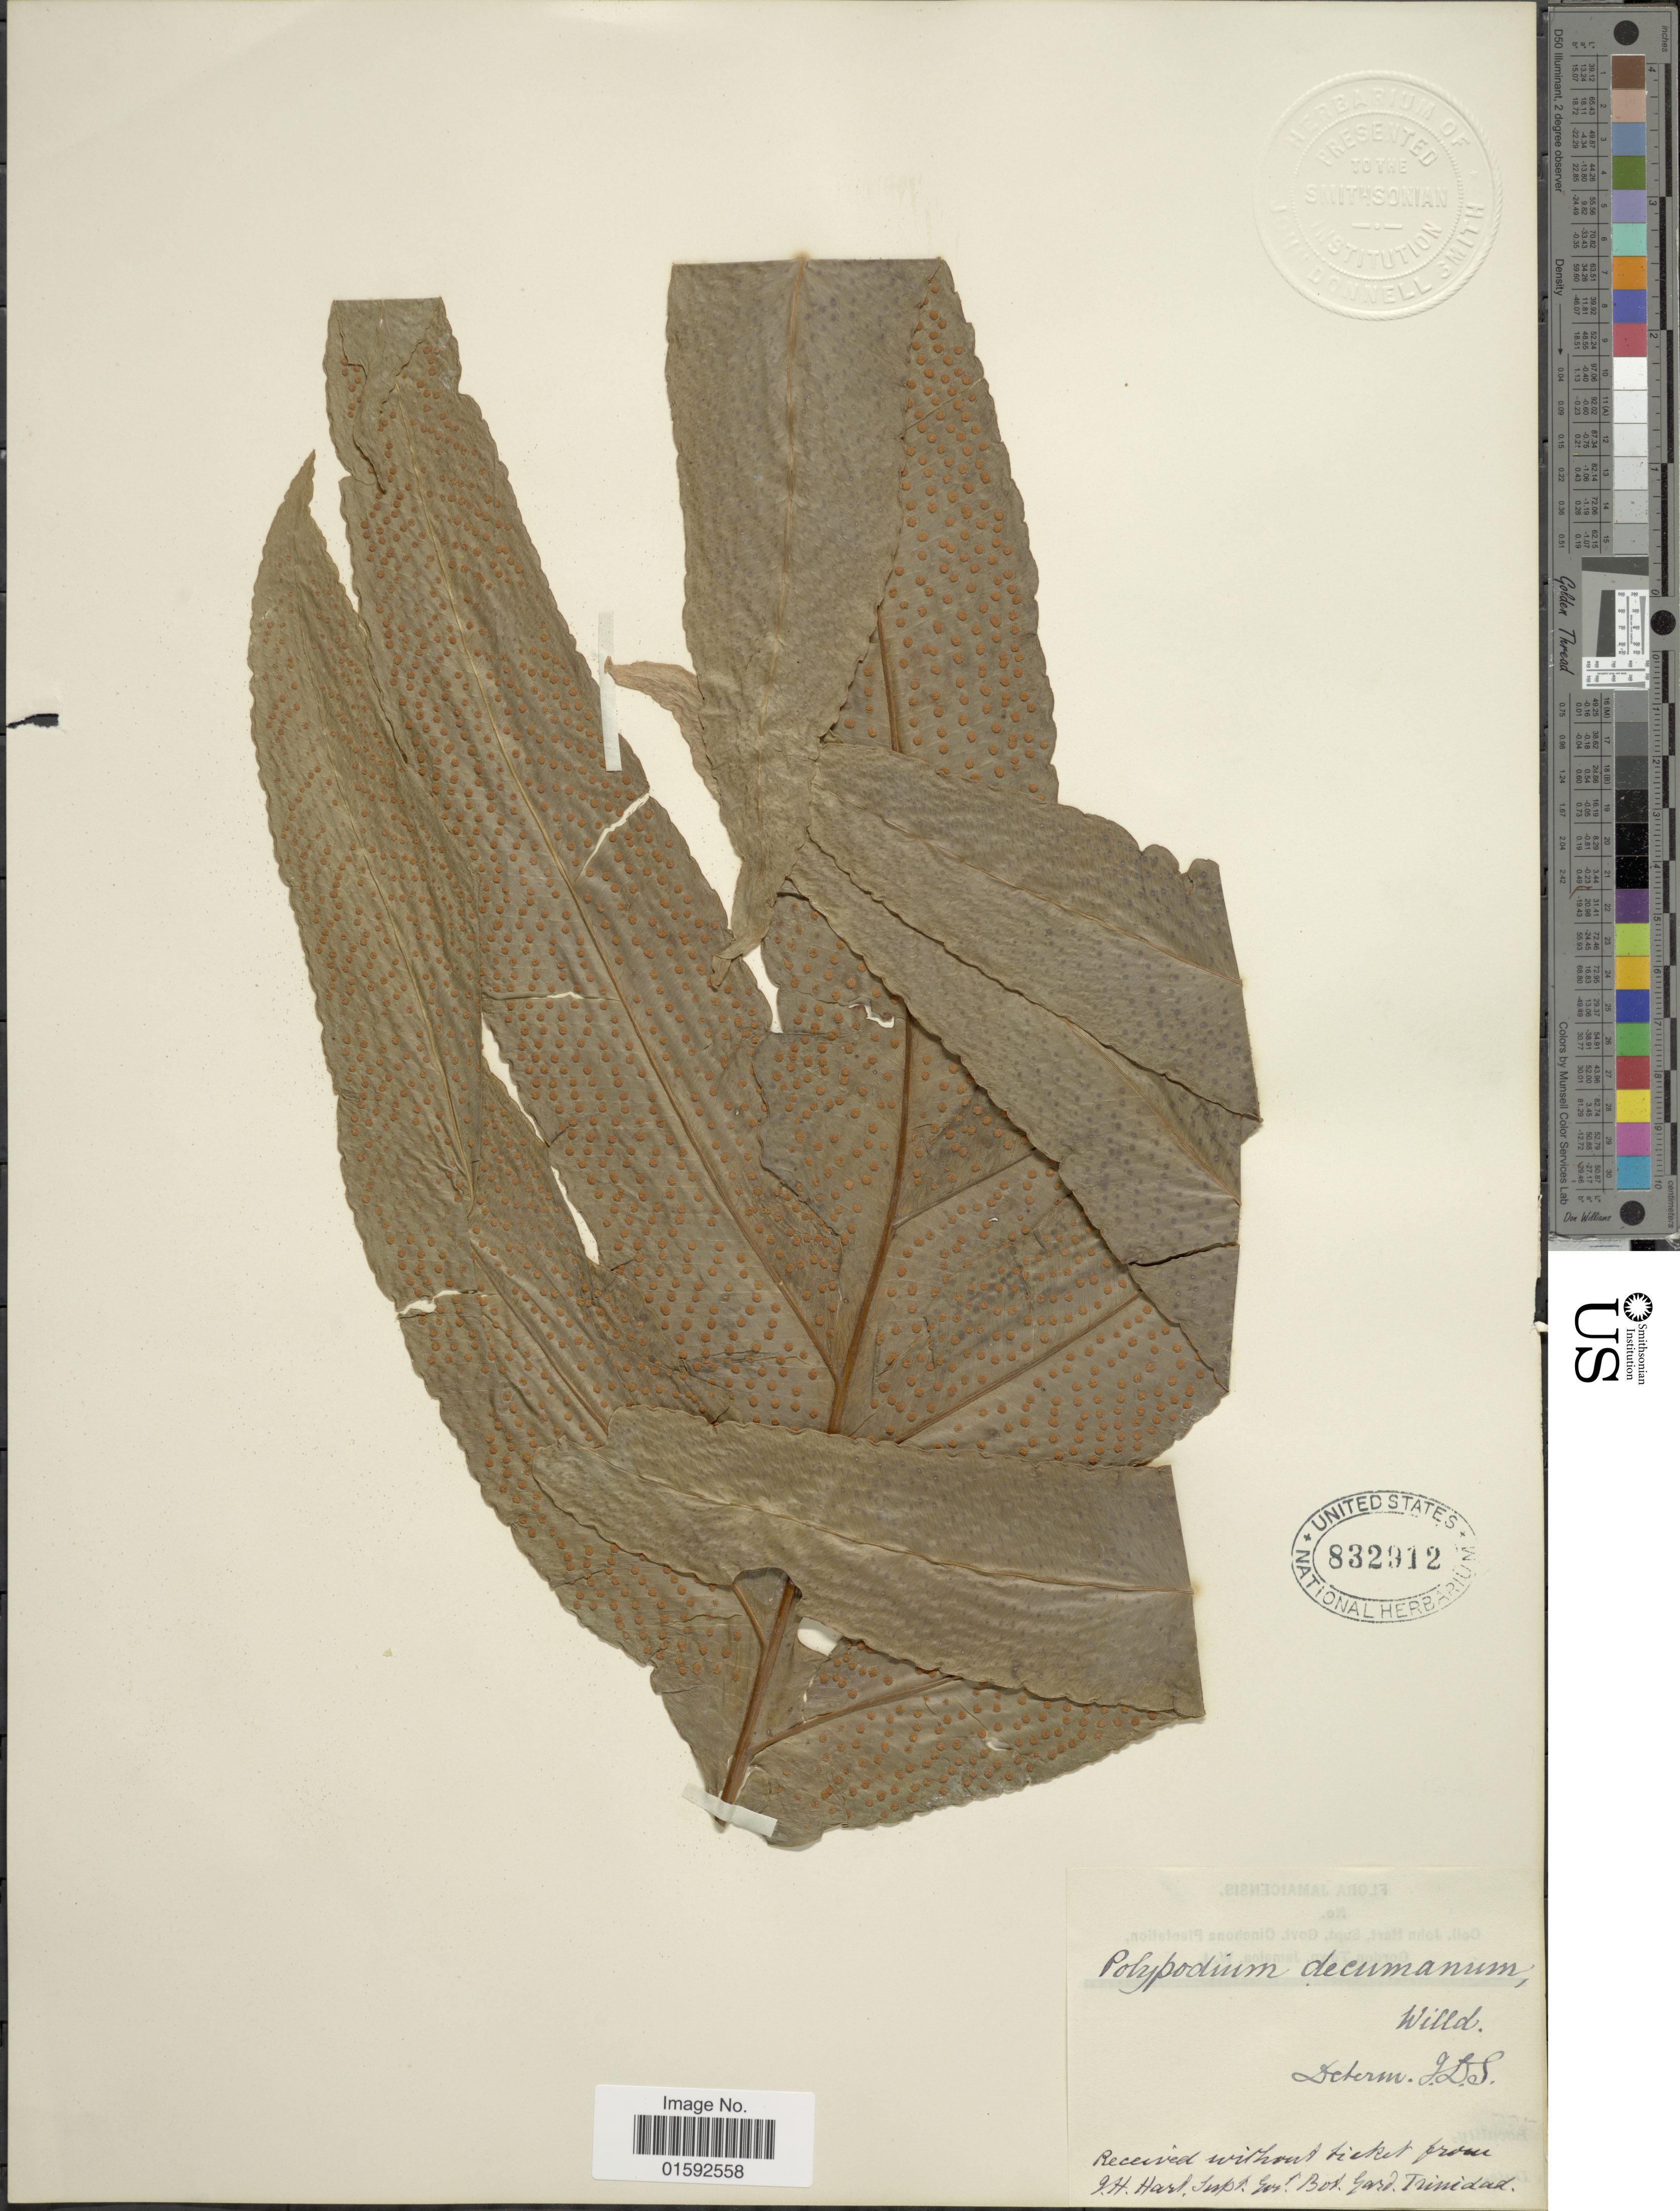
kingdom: Plantae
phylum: Tracheophyta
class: Polypodiopsida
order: Polypodiales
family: Polypodiaceae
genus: Phlebodium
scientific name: Phlebodium decumanum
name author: (Willd.) J. Sm.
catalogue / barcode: US 832912